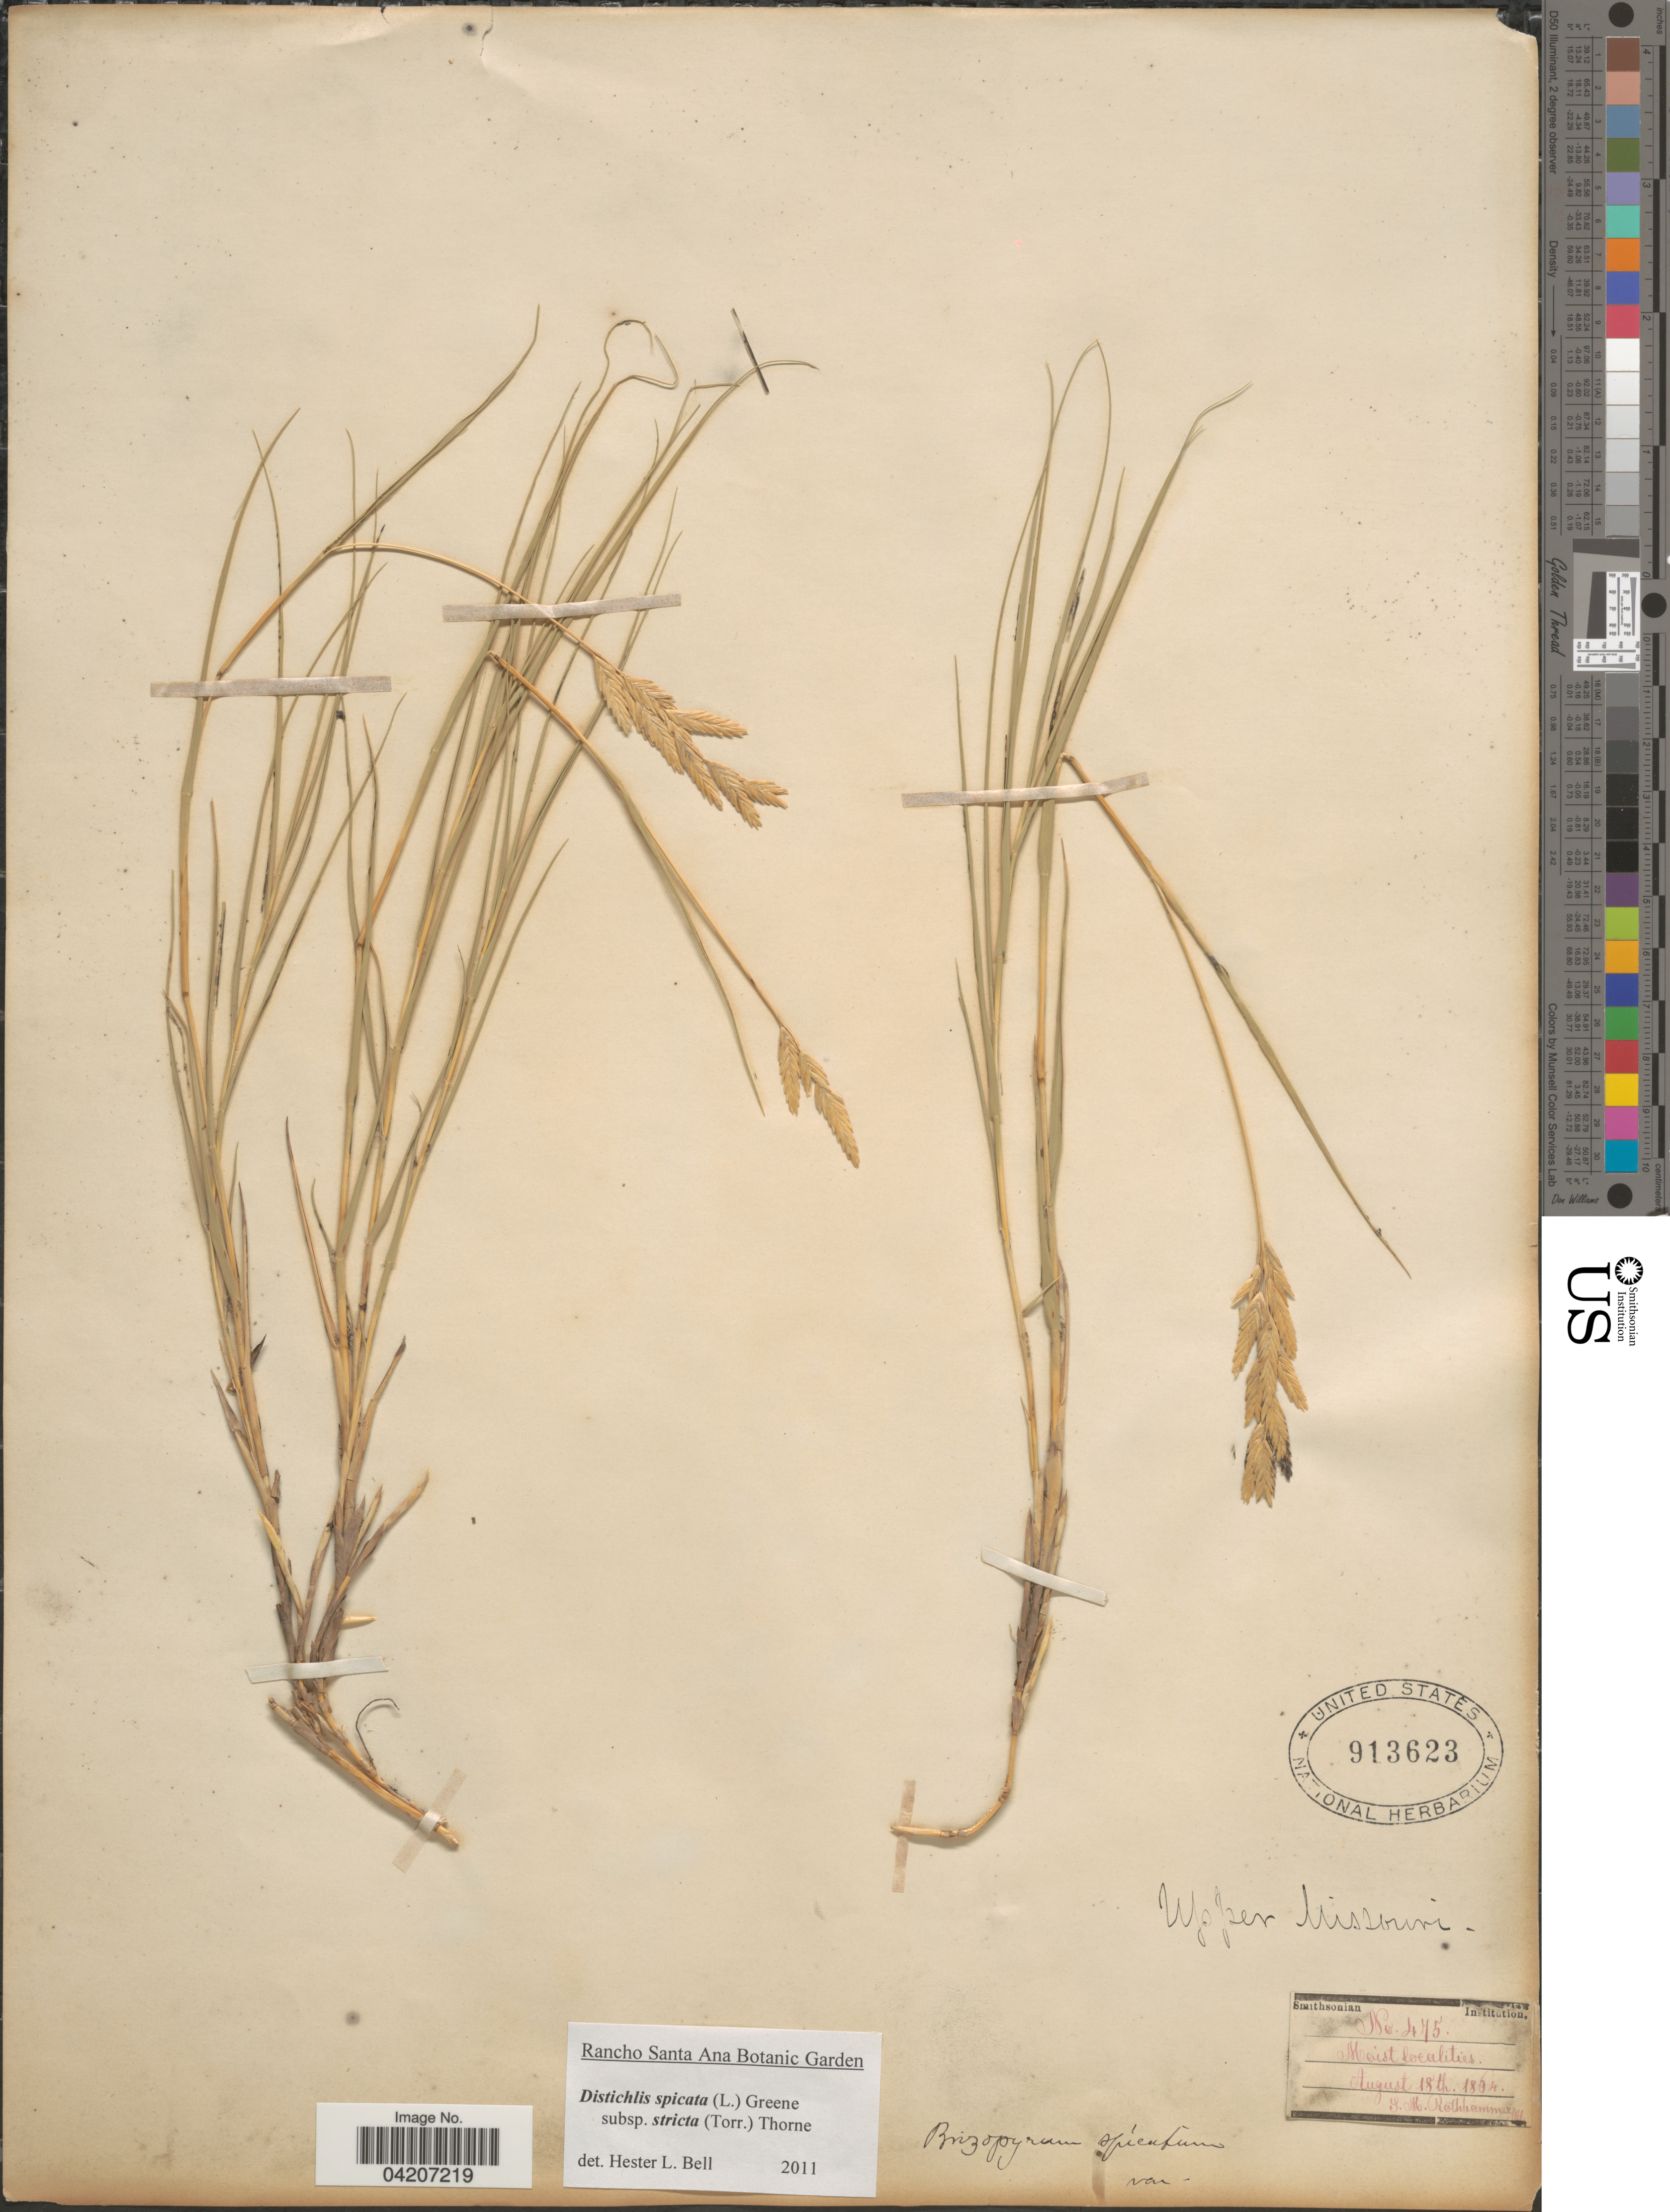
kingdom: Plantae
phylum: Tracheophyta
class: Liliopsida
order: Poales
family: Poaceae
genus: Distichlis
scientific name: Distichlis spicata subsp. stricta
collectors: S. Rothhammer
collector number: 475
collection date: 1864-08-18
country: United States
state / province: Missouri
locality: Upper Missouri.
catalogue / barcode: US 913623